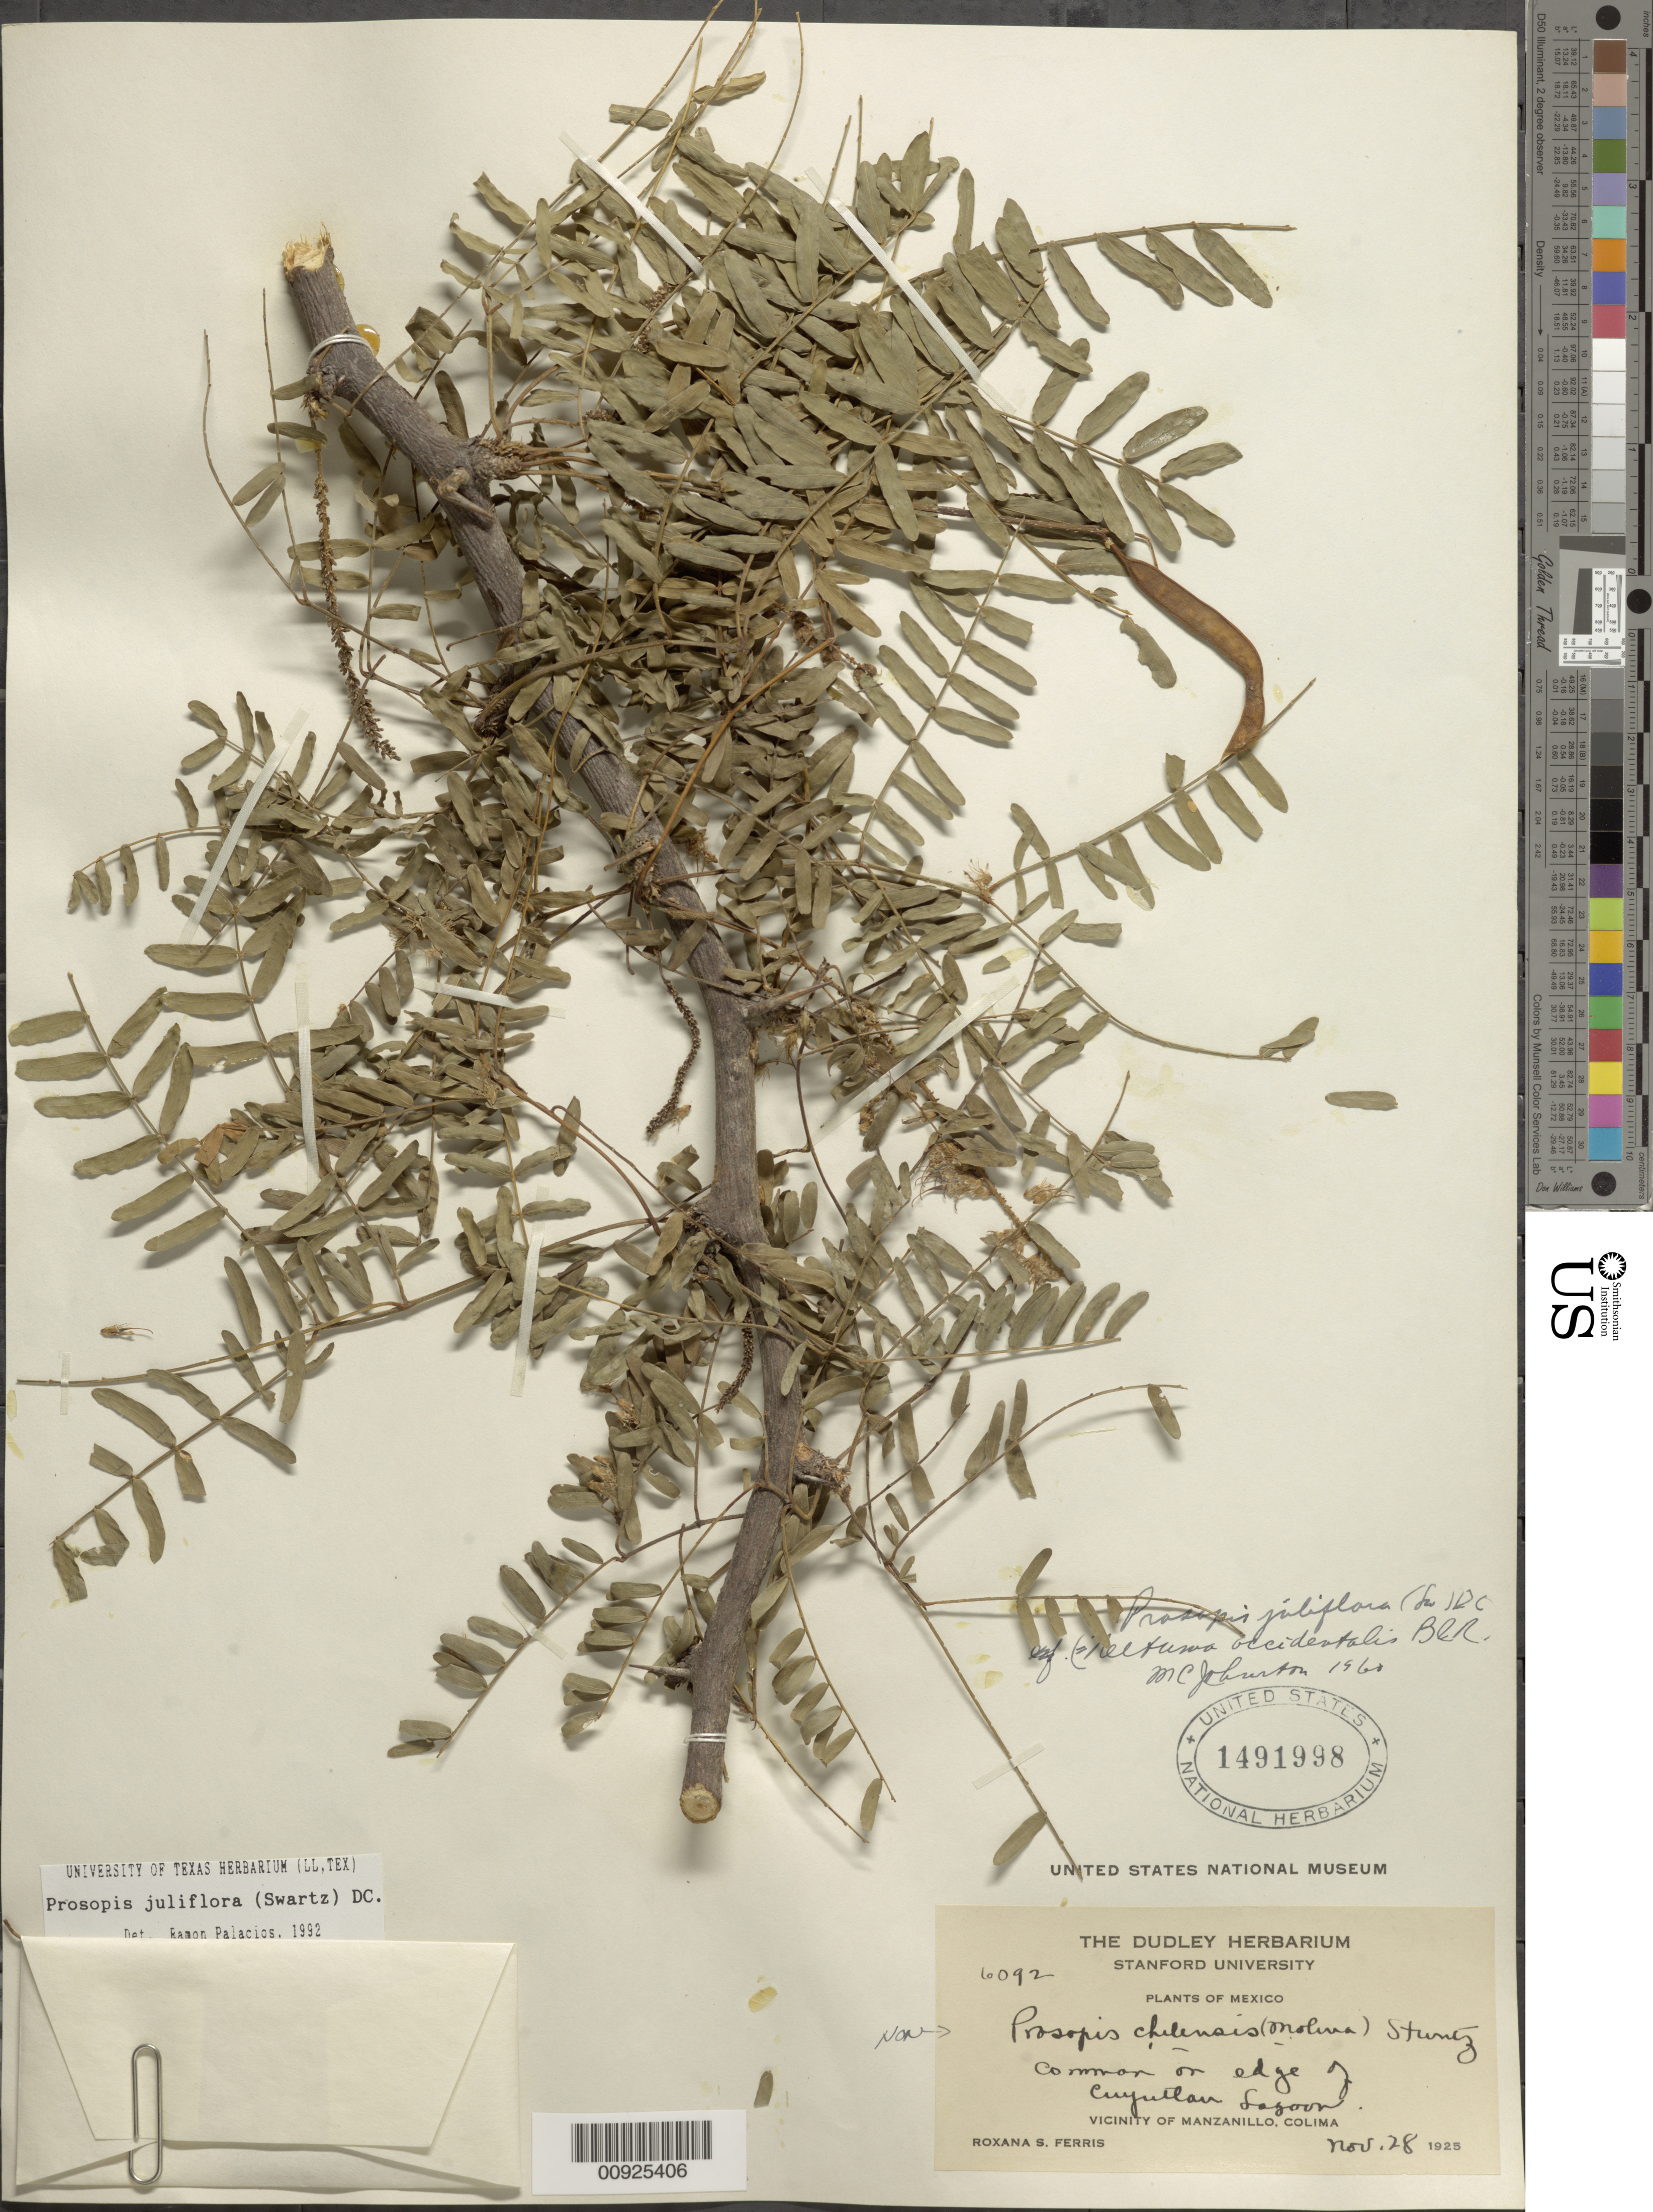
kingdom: Plantae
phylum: Tracheophyta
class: Magnoliopsida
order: Fabales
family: Fabaceae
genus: Neltuma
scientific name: Neltuma juliflora var. juliflora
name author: (Sw.) Raf.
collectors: R. S. Ferris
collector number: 6092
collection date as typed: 28 Nov 1925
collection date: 1925-11-28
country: Mexico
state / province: Colima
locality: On edge of Cuyutlan Lagoon. Vicinity of Manzanillo, Colima.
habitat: Common on edge of Lagoon.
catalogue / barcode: US 1491998